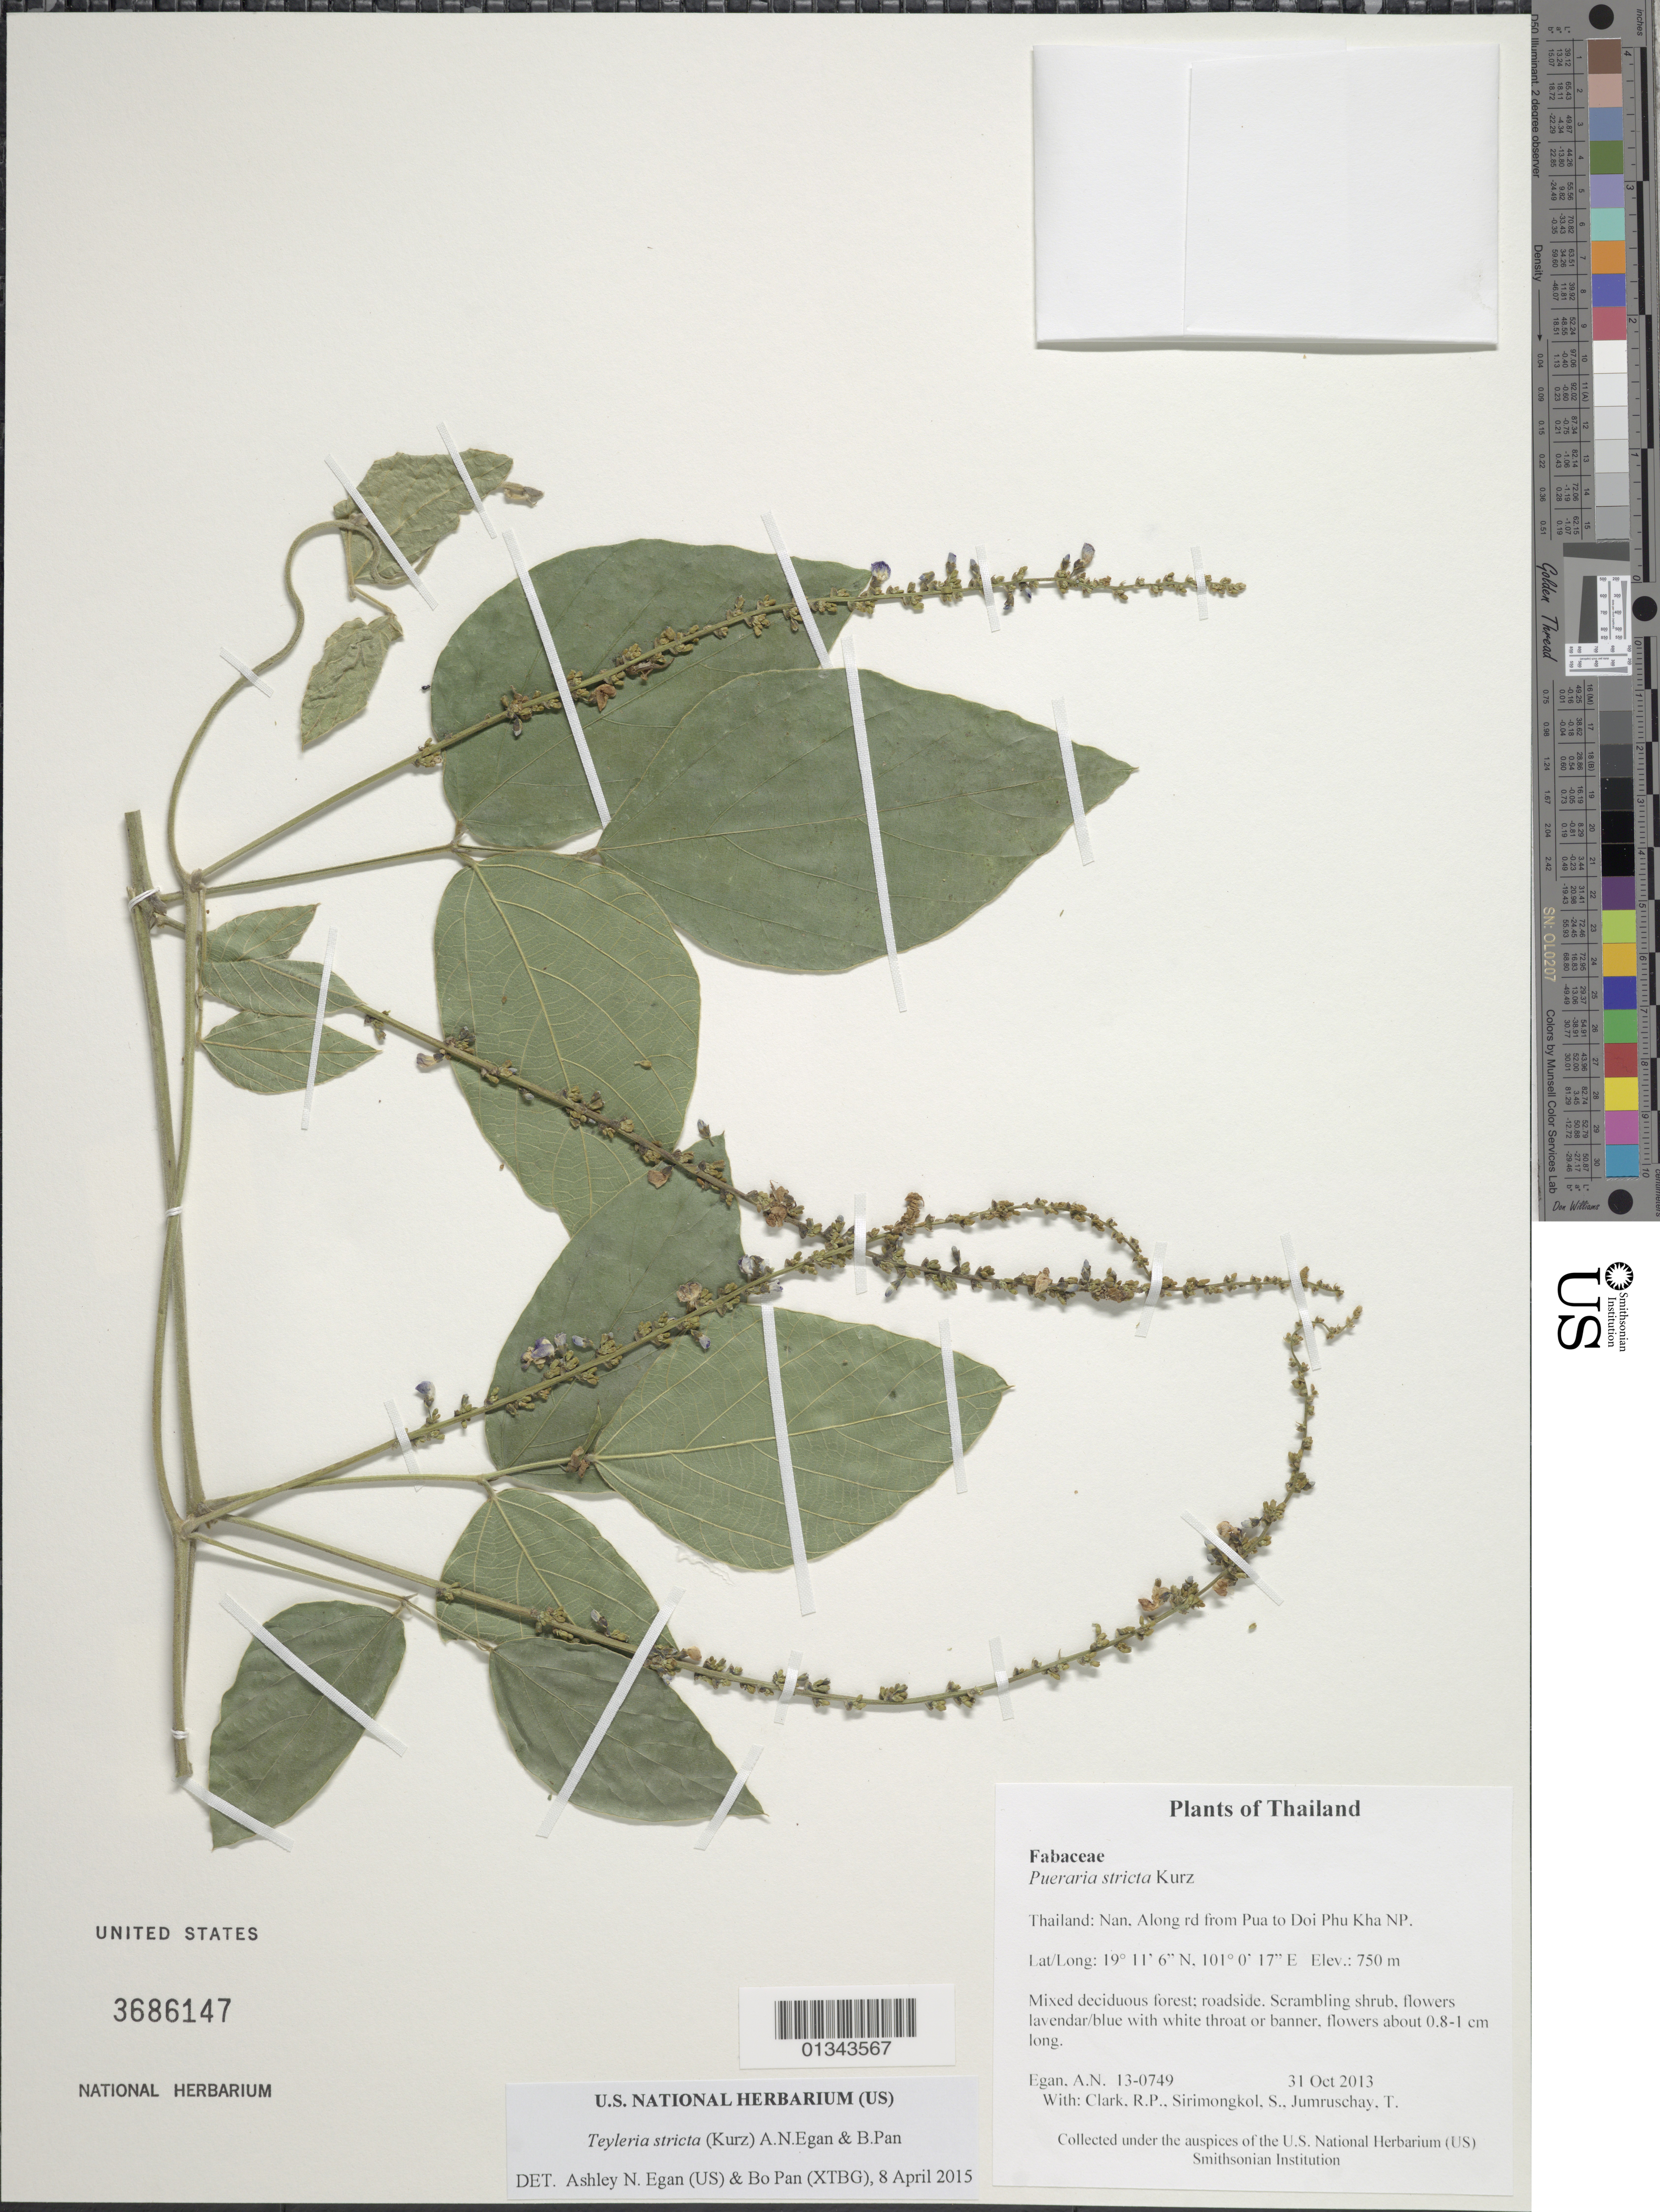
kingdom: Plantae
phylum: Tracheophyta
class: Magnoliopsida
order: Fabales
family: Fabaceae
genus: Teyleria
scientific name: Teyleria stricta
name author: (Kurz) A.N. Egan & B. Pan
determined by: Egan, Ashley N.; Pan, B.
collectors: A. N. Egan, R. P. Clark, S. Sirimongkol & T. Jumruschay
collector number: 13-0749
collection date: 2013-10-31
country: Thailand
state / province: Nan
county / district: Pua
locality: Along rd from Pua to Doi Phu Kha NP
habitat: Mixed deciduous forest; roadside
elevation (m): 750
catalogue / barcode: US 3686147